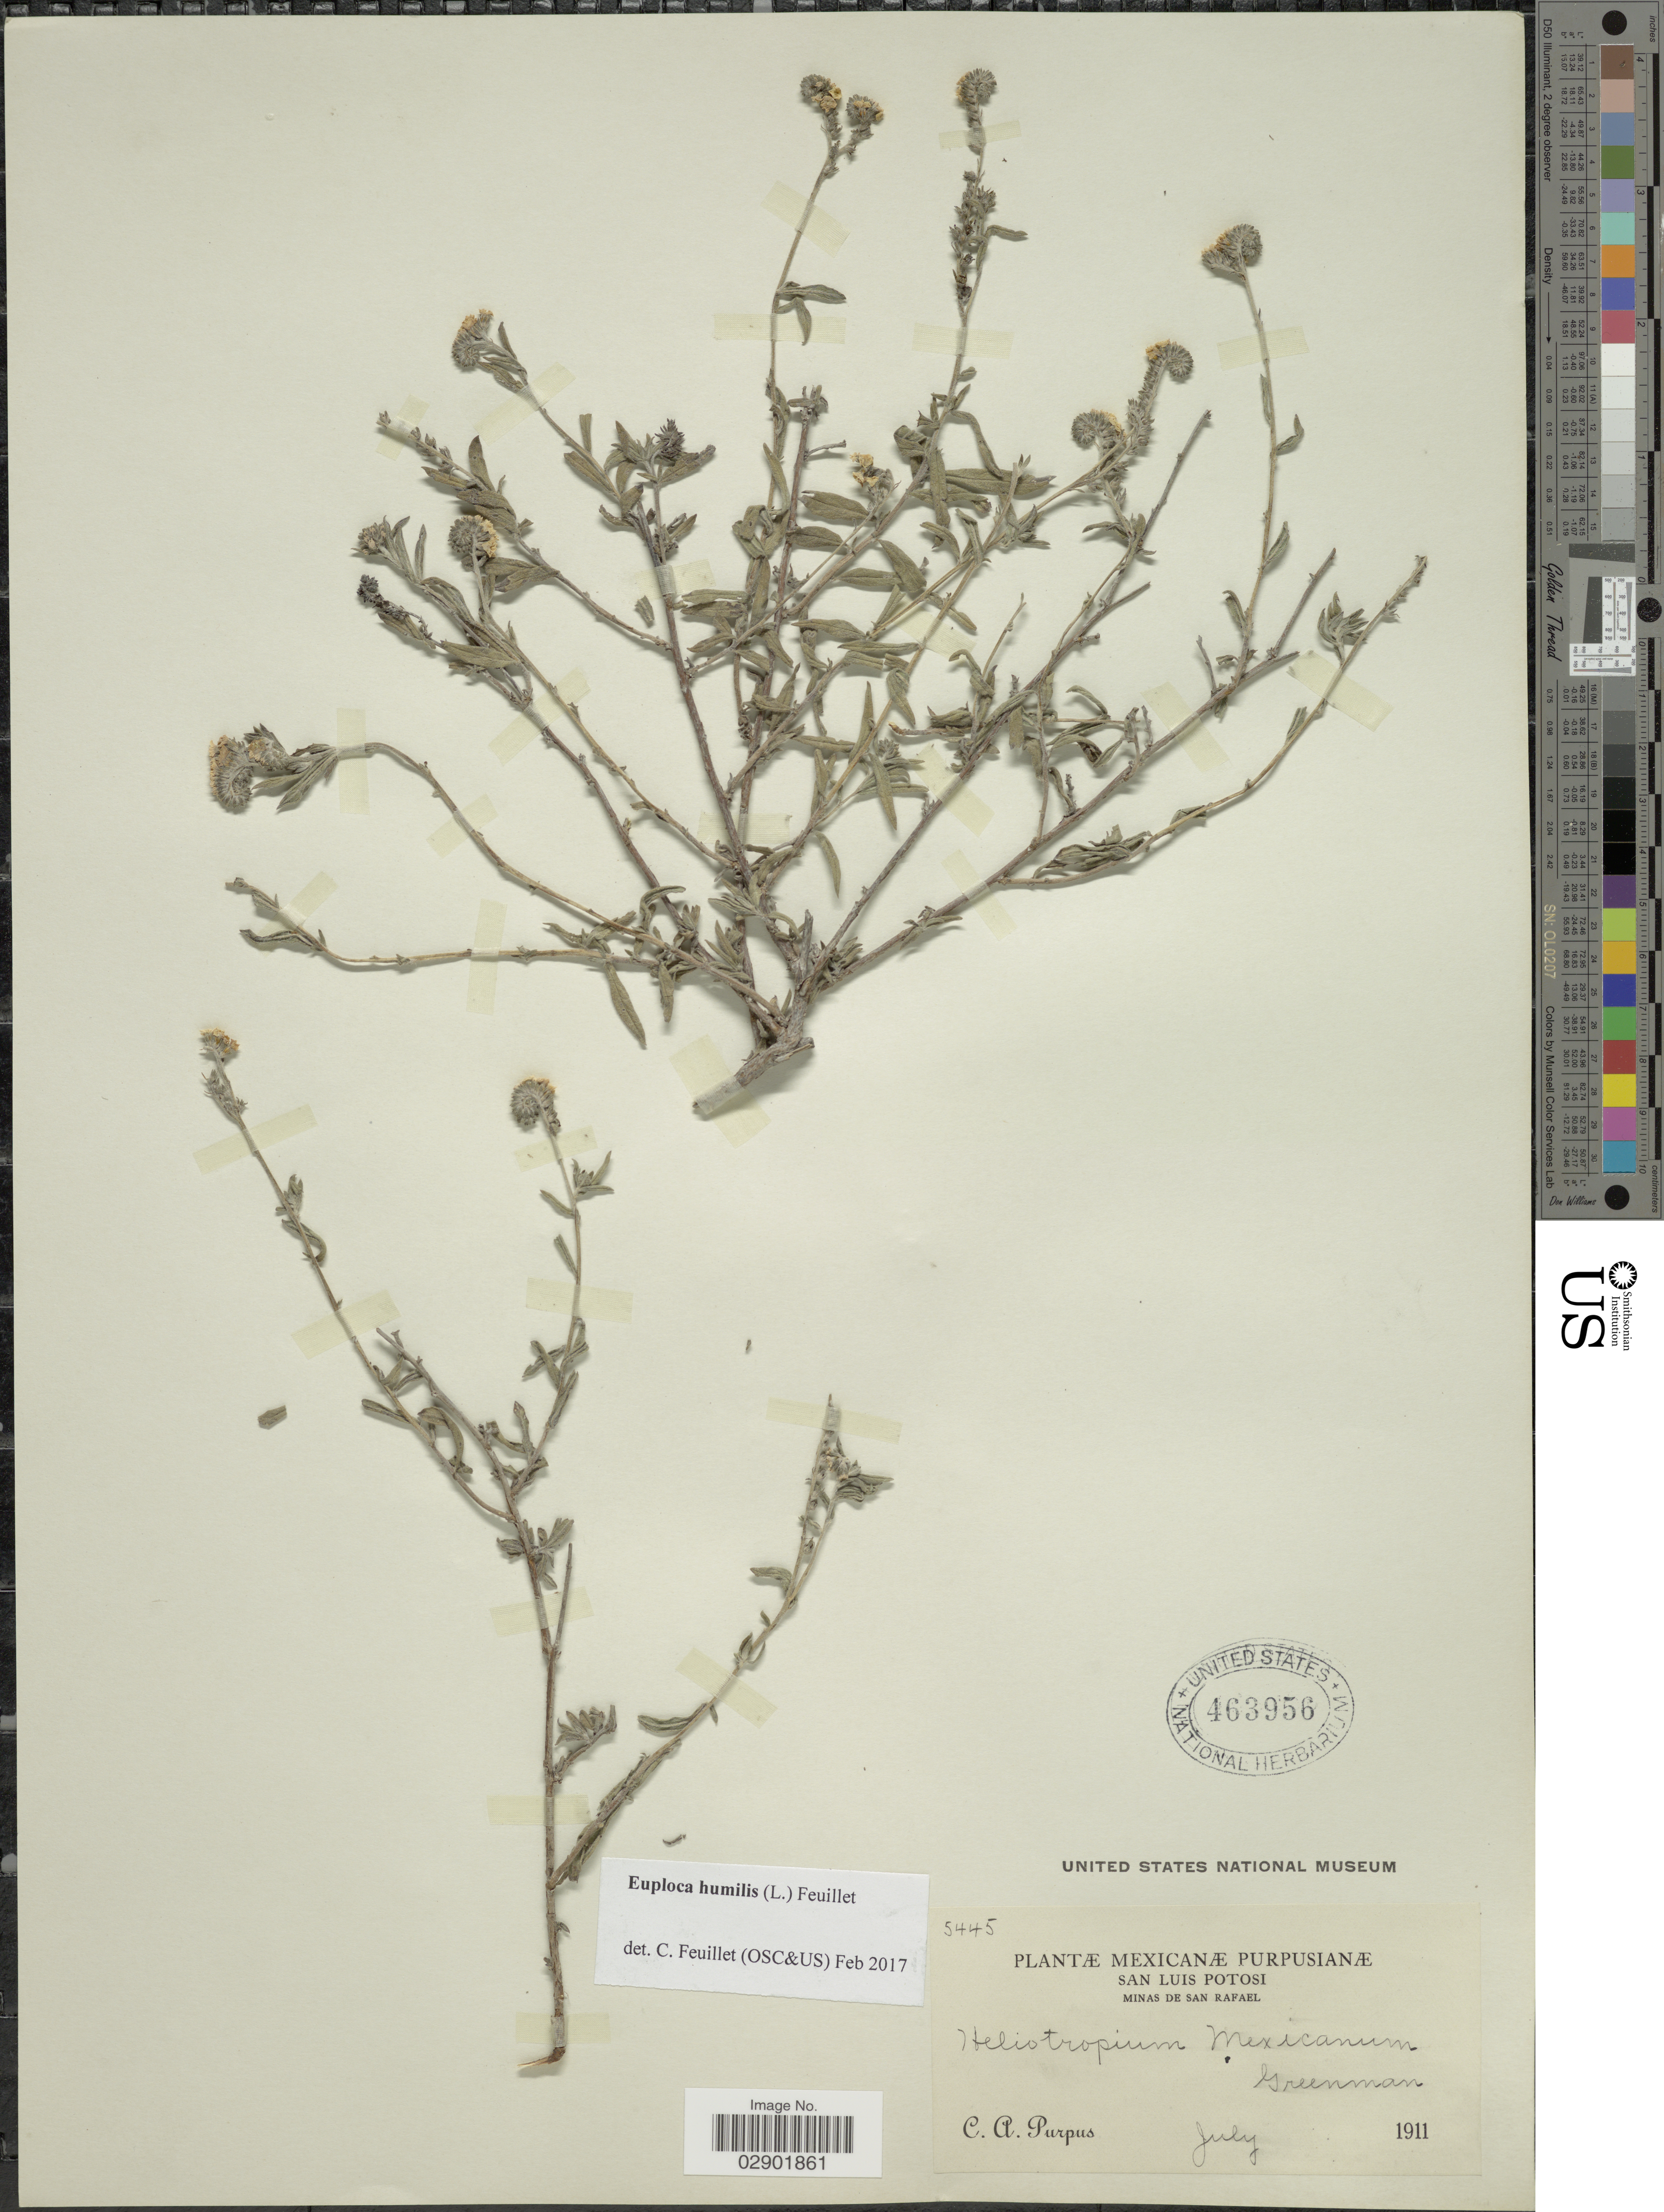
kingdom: Plantae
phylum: Tracheophyta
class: Magnoliopsida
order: Boraginales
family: Heliotropiaceae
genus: Euploca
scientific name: Euploca humilis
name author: (L.) Feuillet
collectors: C. A. Purpus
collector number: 5445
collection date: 1911-07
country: Mexico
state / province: San Luis Potosí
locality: Minas de San Rafael.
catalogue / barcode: US 463956